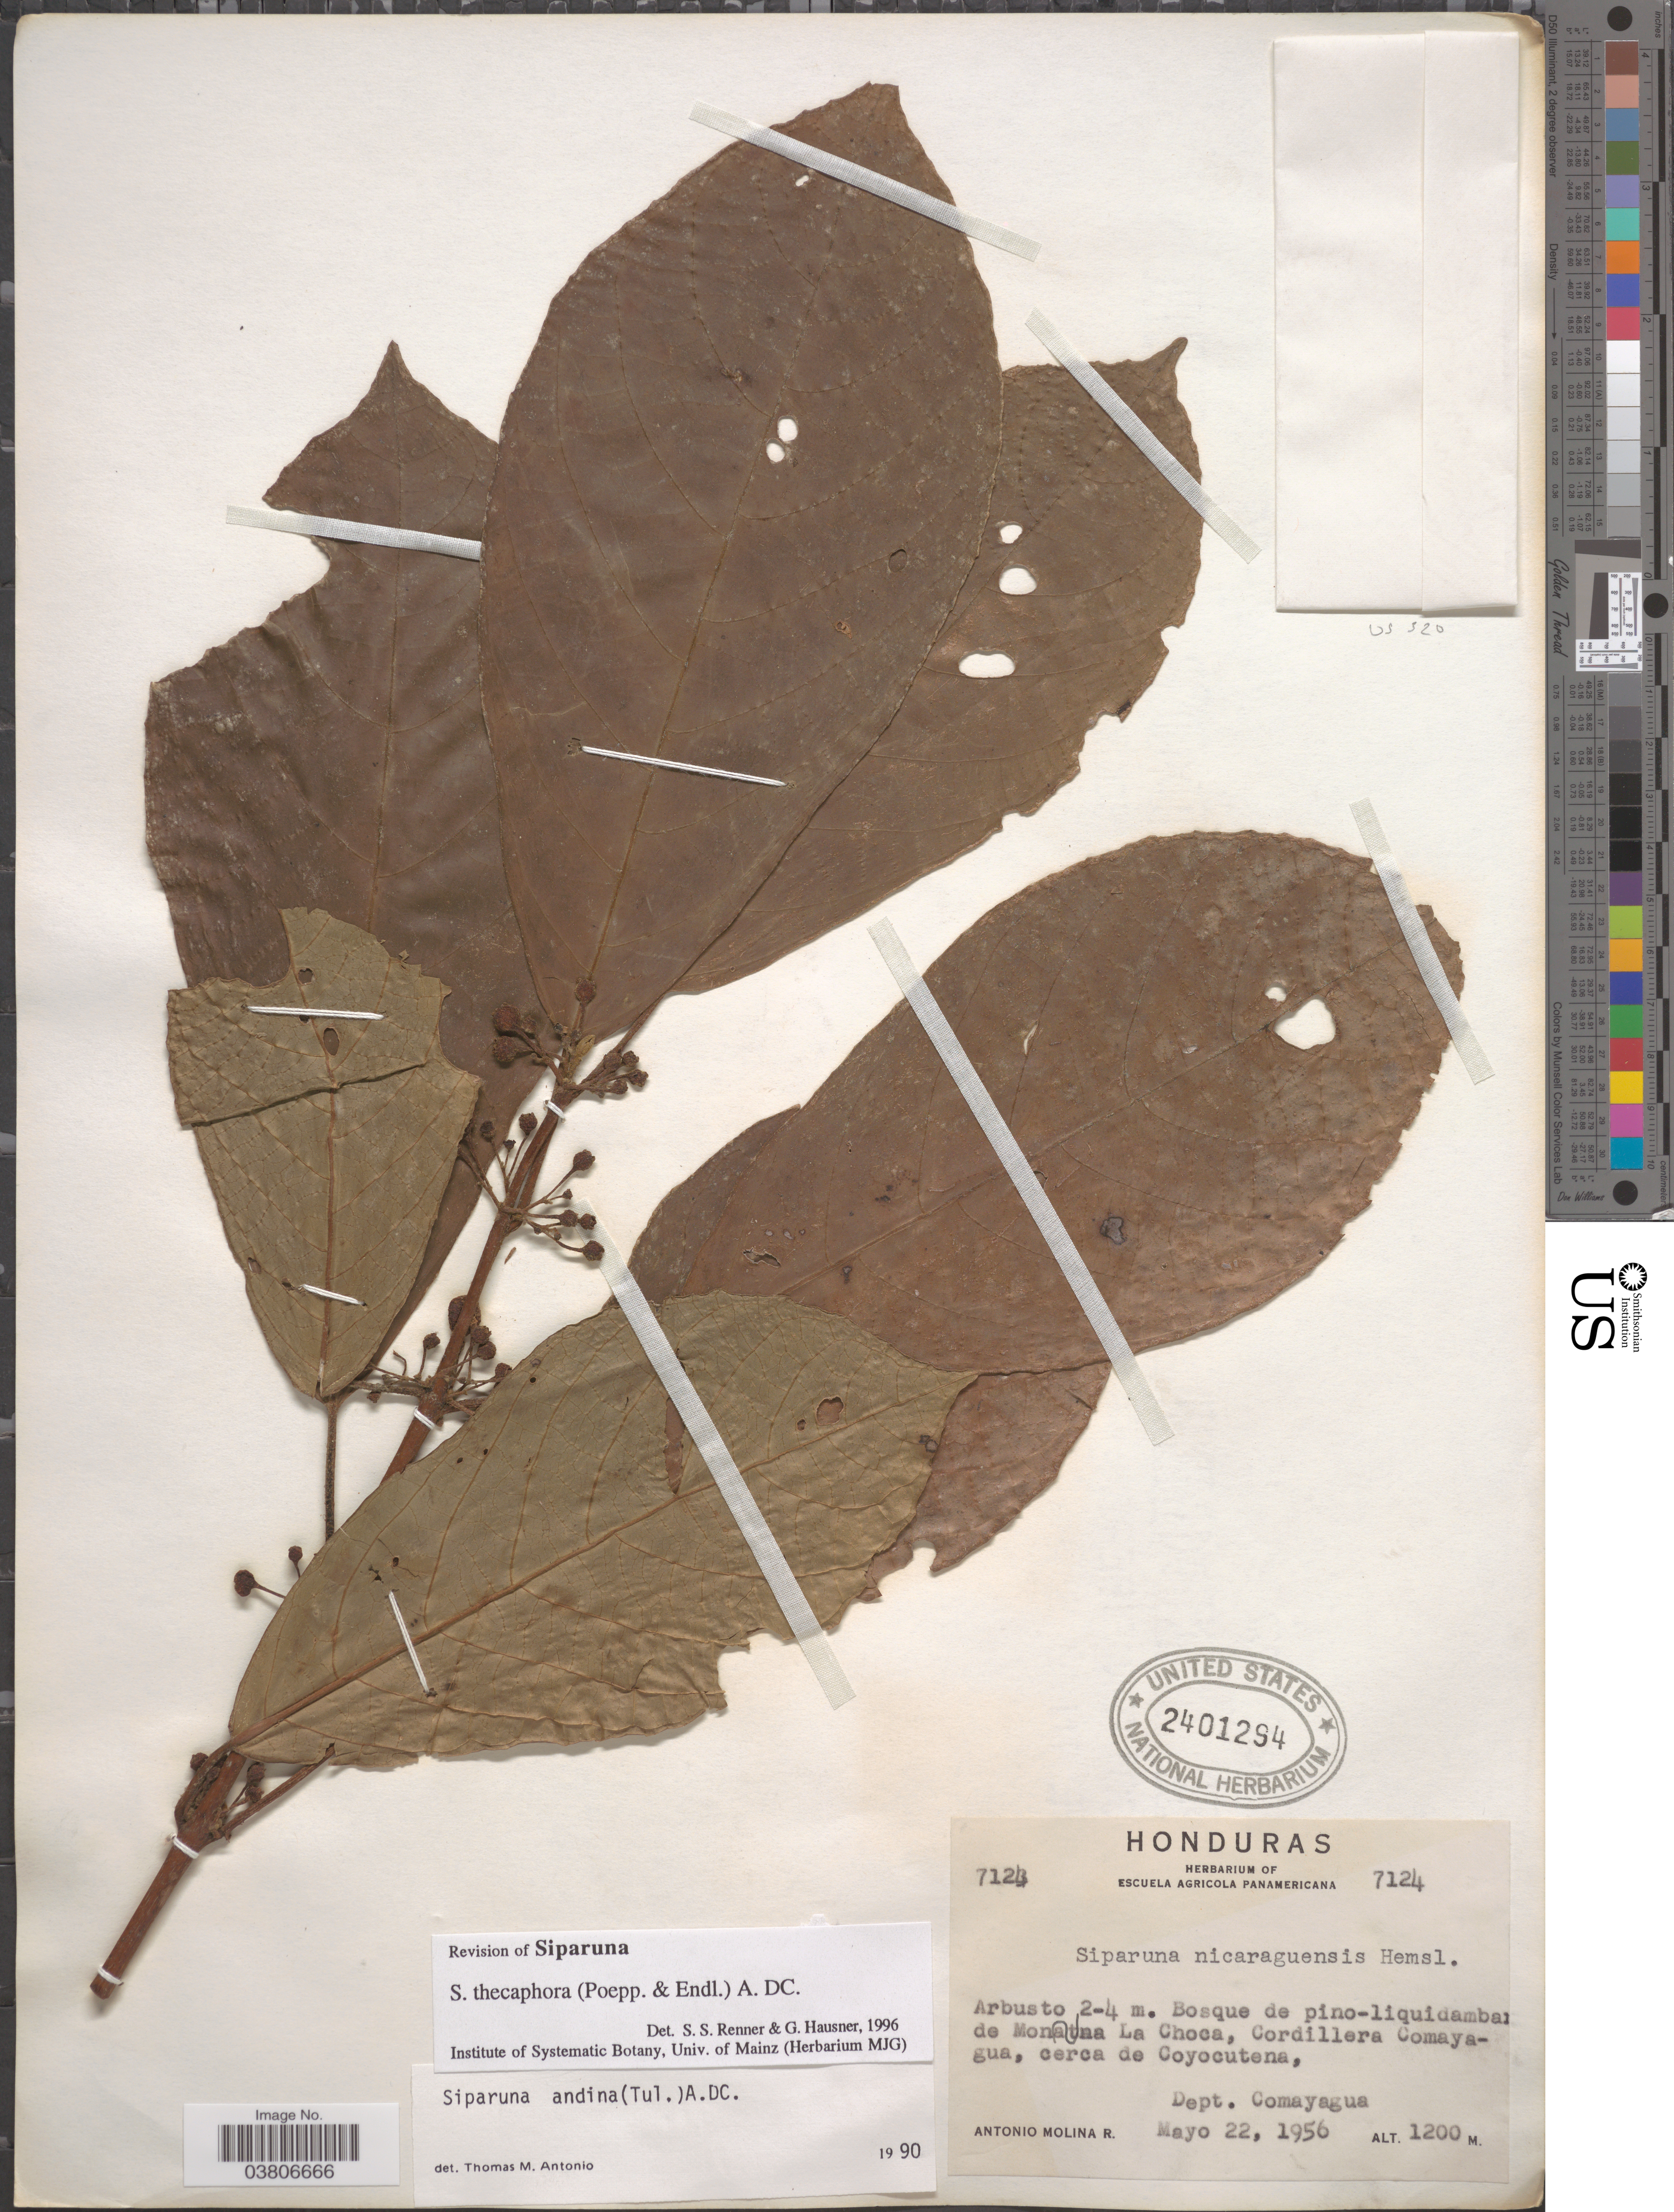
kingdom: Plantae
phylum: Tracheophyta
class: Magnoliopsida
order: Laurales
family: Siparunaceae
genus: Siparuna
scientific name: Siparuna thecaphora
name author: (Poepp. & Endl.) A. DC.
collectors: A. Molina R.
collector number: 7124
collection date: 1956-05-22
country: Honduras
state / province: Comayagua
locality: Bosque de pino-liquidambar de Montana La Choca, Cordillera Comayagua, cerca de Coyocutena, Dept. Comayagua.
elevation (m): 1200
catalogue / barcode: US 2401294